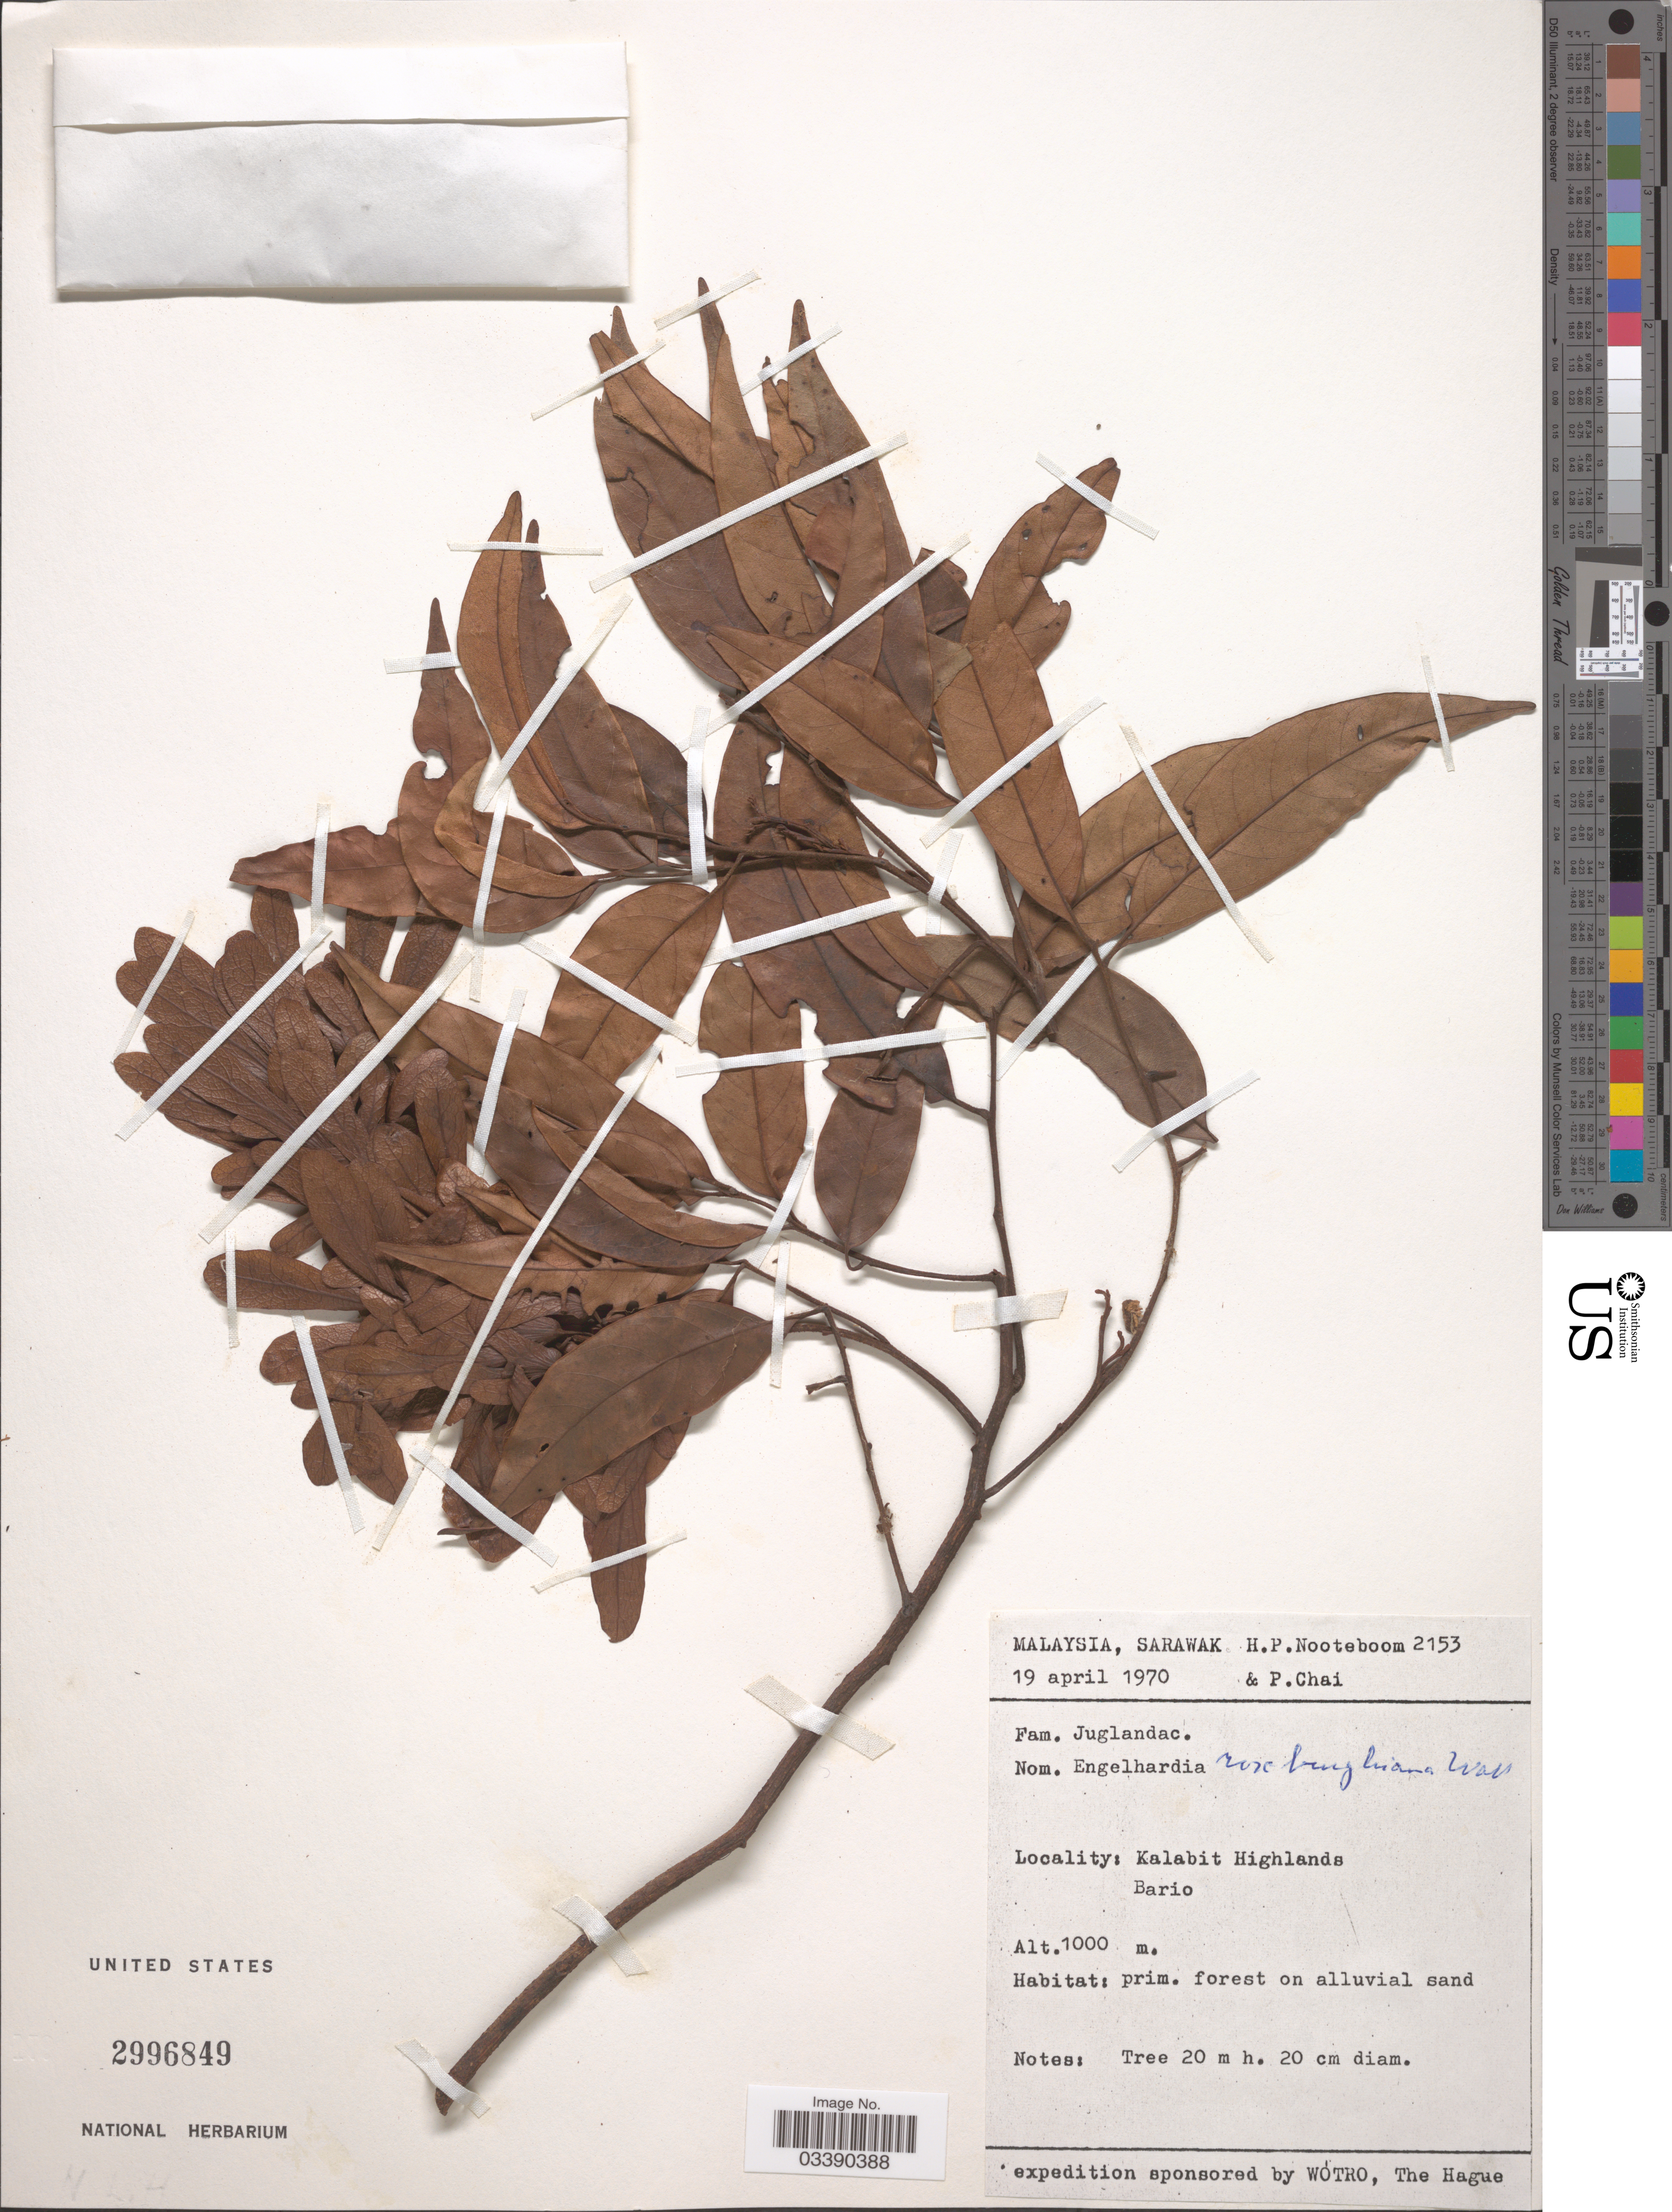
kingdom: Plantae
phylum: Tracheophyta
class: Magnoliopsida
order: Fagales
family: Juglandaceae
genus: Engelhardia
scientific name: Engelhardia roxburghiana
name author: Lindl.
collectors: H. P. Nooteboom & P. Chai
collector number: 2153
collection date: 1970-04-19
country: Malaysia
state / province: Sarawak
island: Borneo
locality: Kalabit Highlands. Bario.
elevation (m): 1000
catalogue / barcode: US 2996849